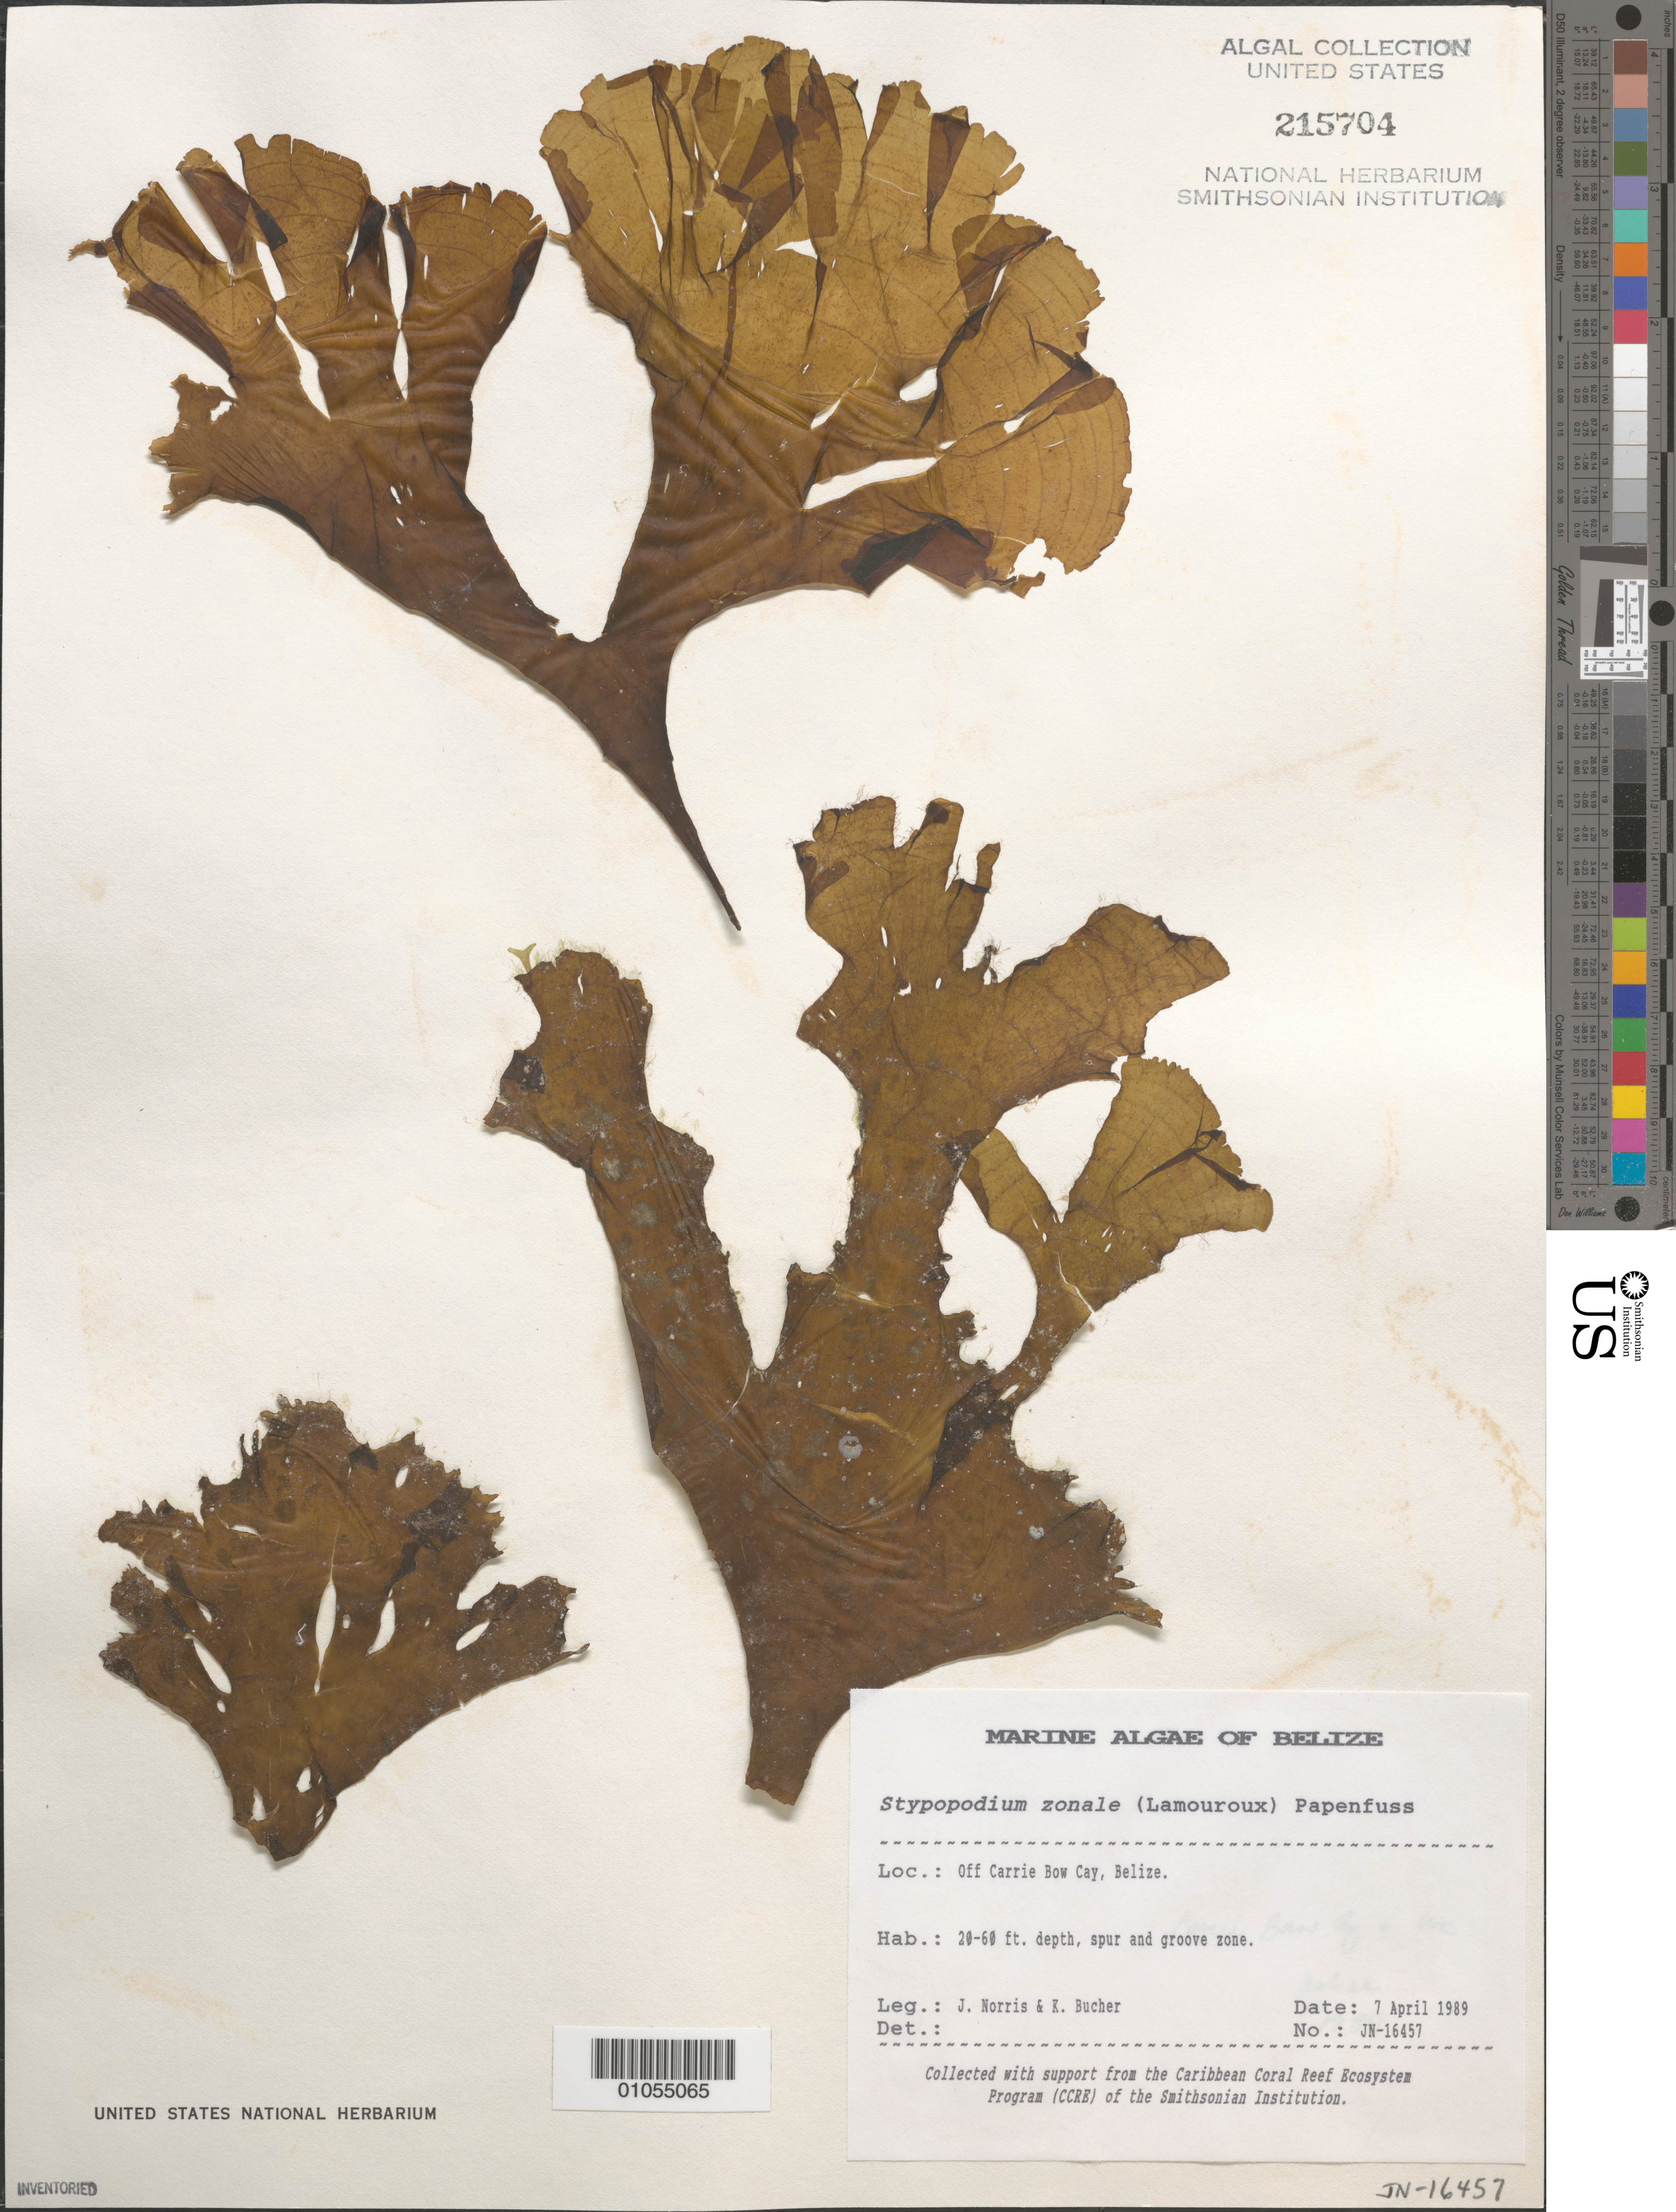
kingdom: Chromista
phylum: Ochrophyta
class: Phaeophyceae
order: Dictyotales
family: Dictyotaceae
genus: Stypopodium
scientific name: Stypopodium zonale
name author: (J.V.Lamouroux) Papenf.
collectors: J. N. Norris & K. E. Bucher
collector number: JN-16457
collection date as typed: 07 Apr 1989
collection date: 1989-04-07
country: Belize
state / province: Stann Creek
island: Carrie Bow Cay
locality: Off Carrie Bow Cay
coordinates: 16 48'N, 88 05'W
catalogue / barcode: US 215704